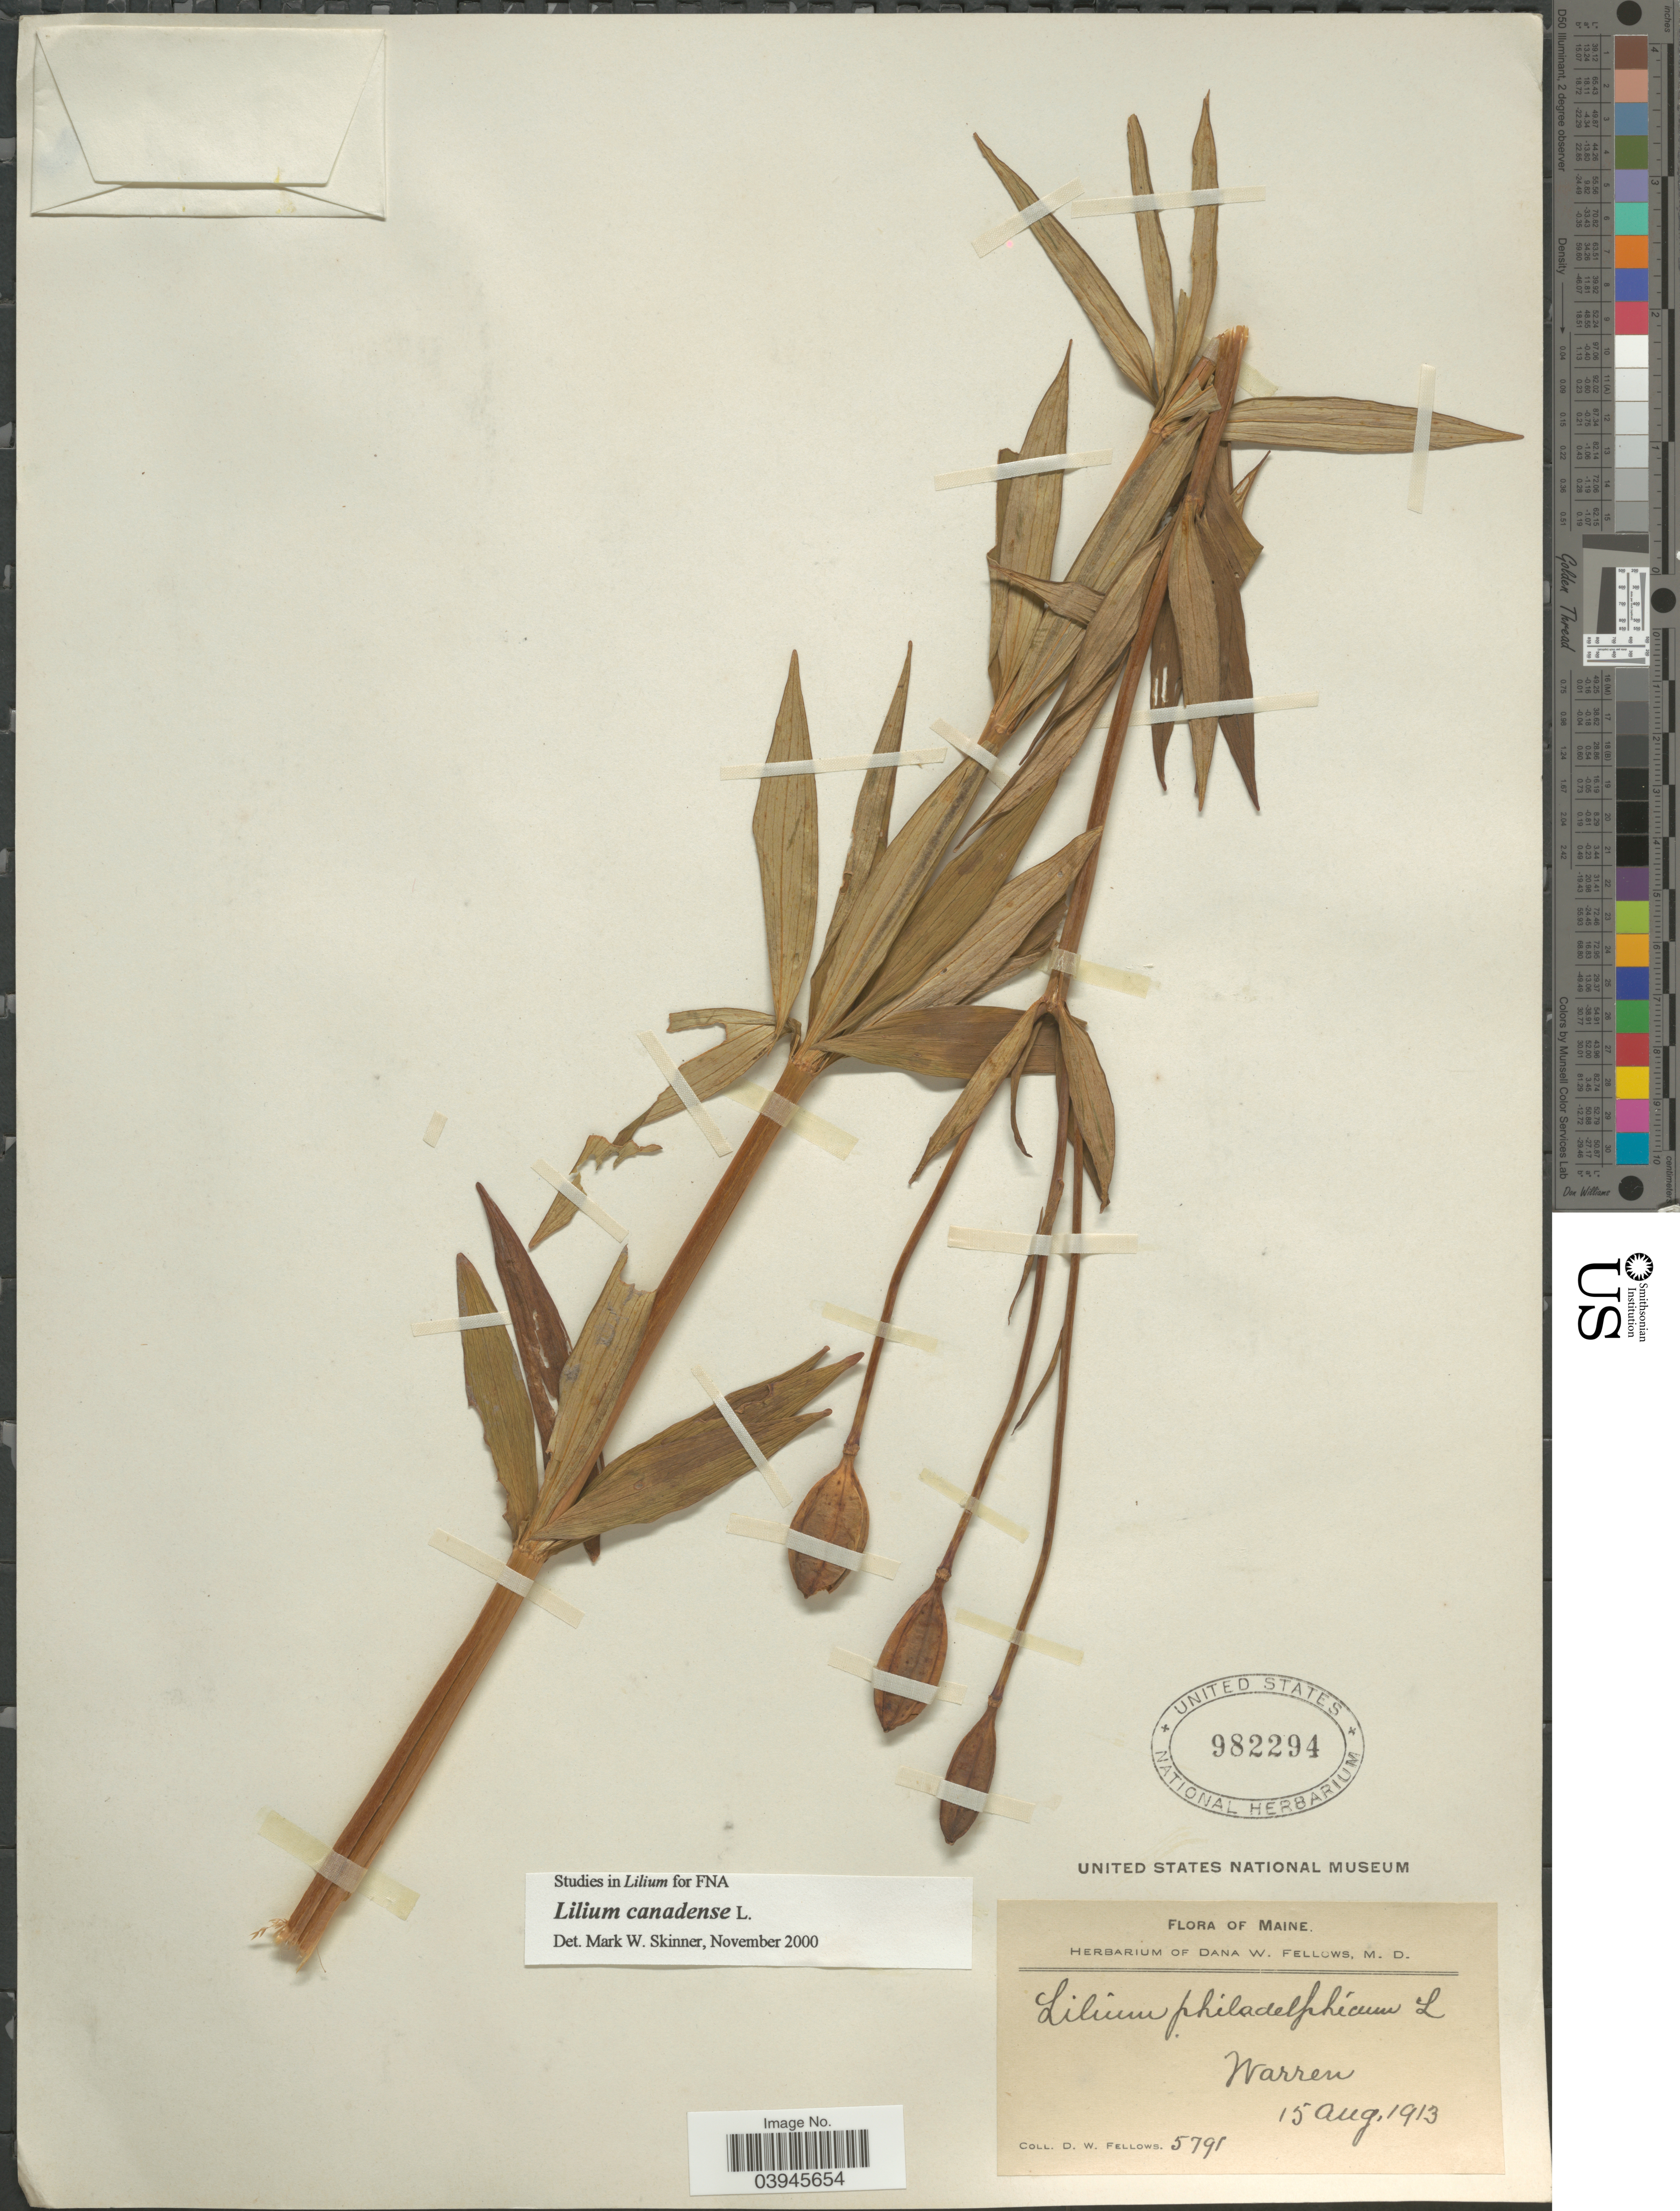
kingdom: Plantae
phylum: Tracheophyta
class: Liliopsida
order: Liliales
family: Liliaceae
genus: Lilium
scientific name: Lilium canadense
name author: L.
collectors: D. W. Fellows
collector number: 5791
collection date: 1913-08-15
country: United States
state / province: Maine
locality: Warren.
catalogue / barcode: US 982294